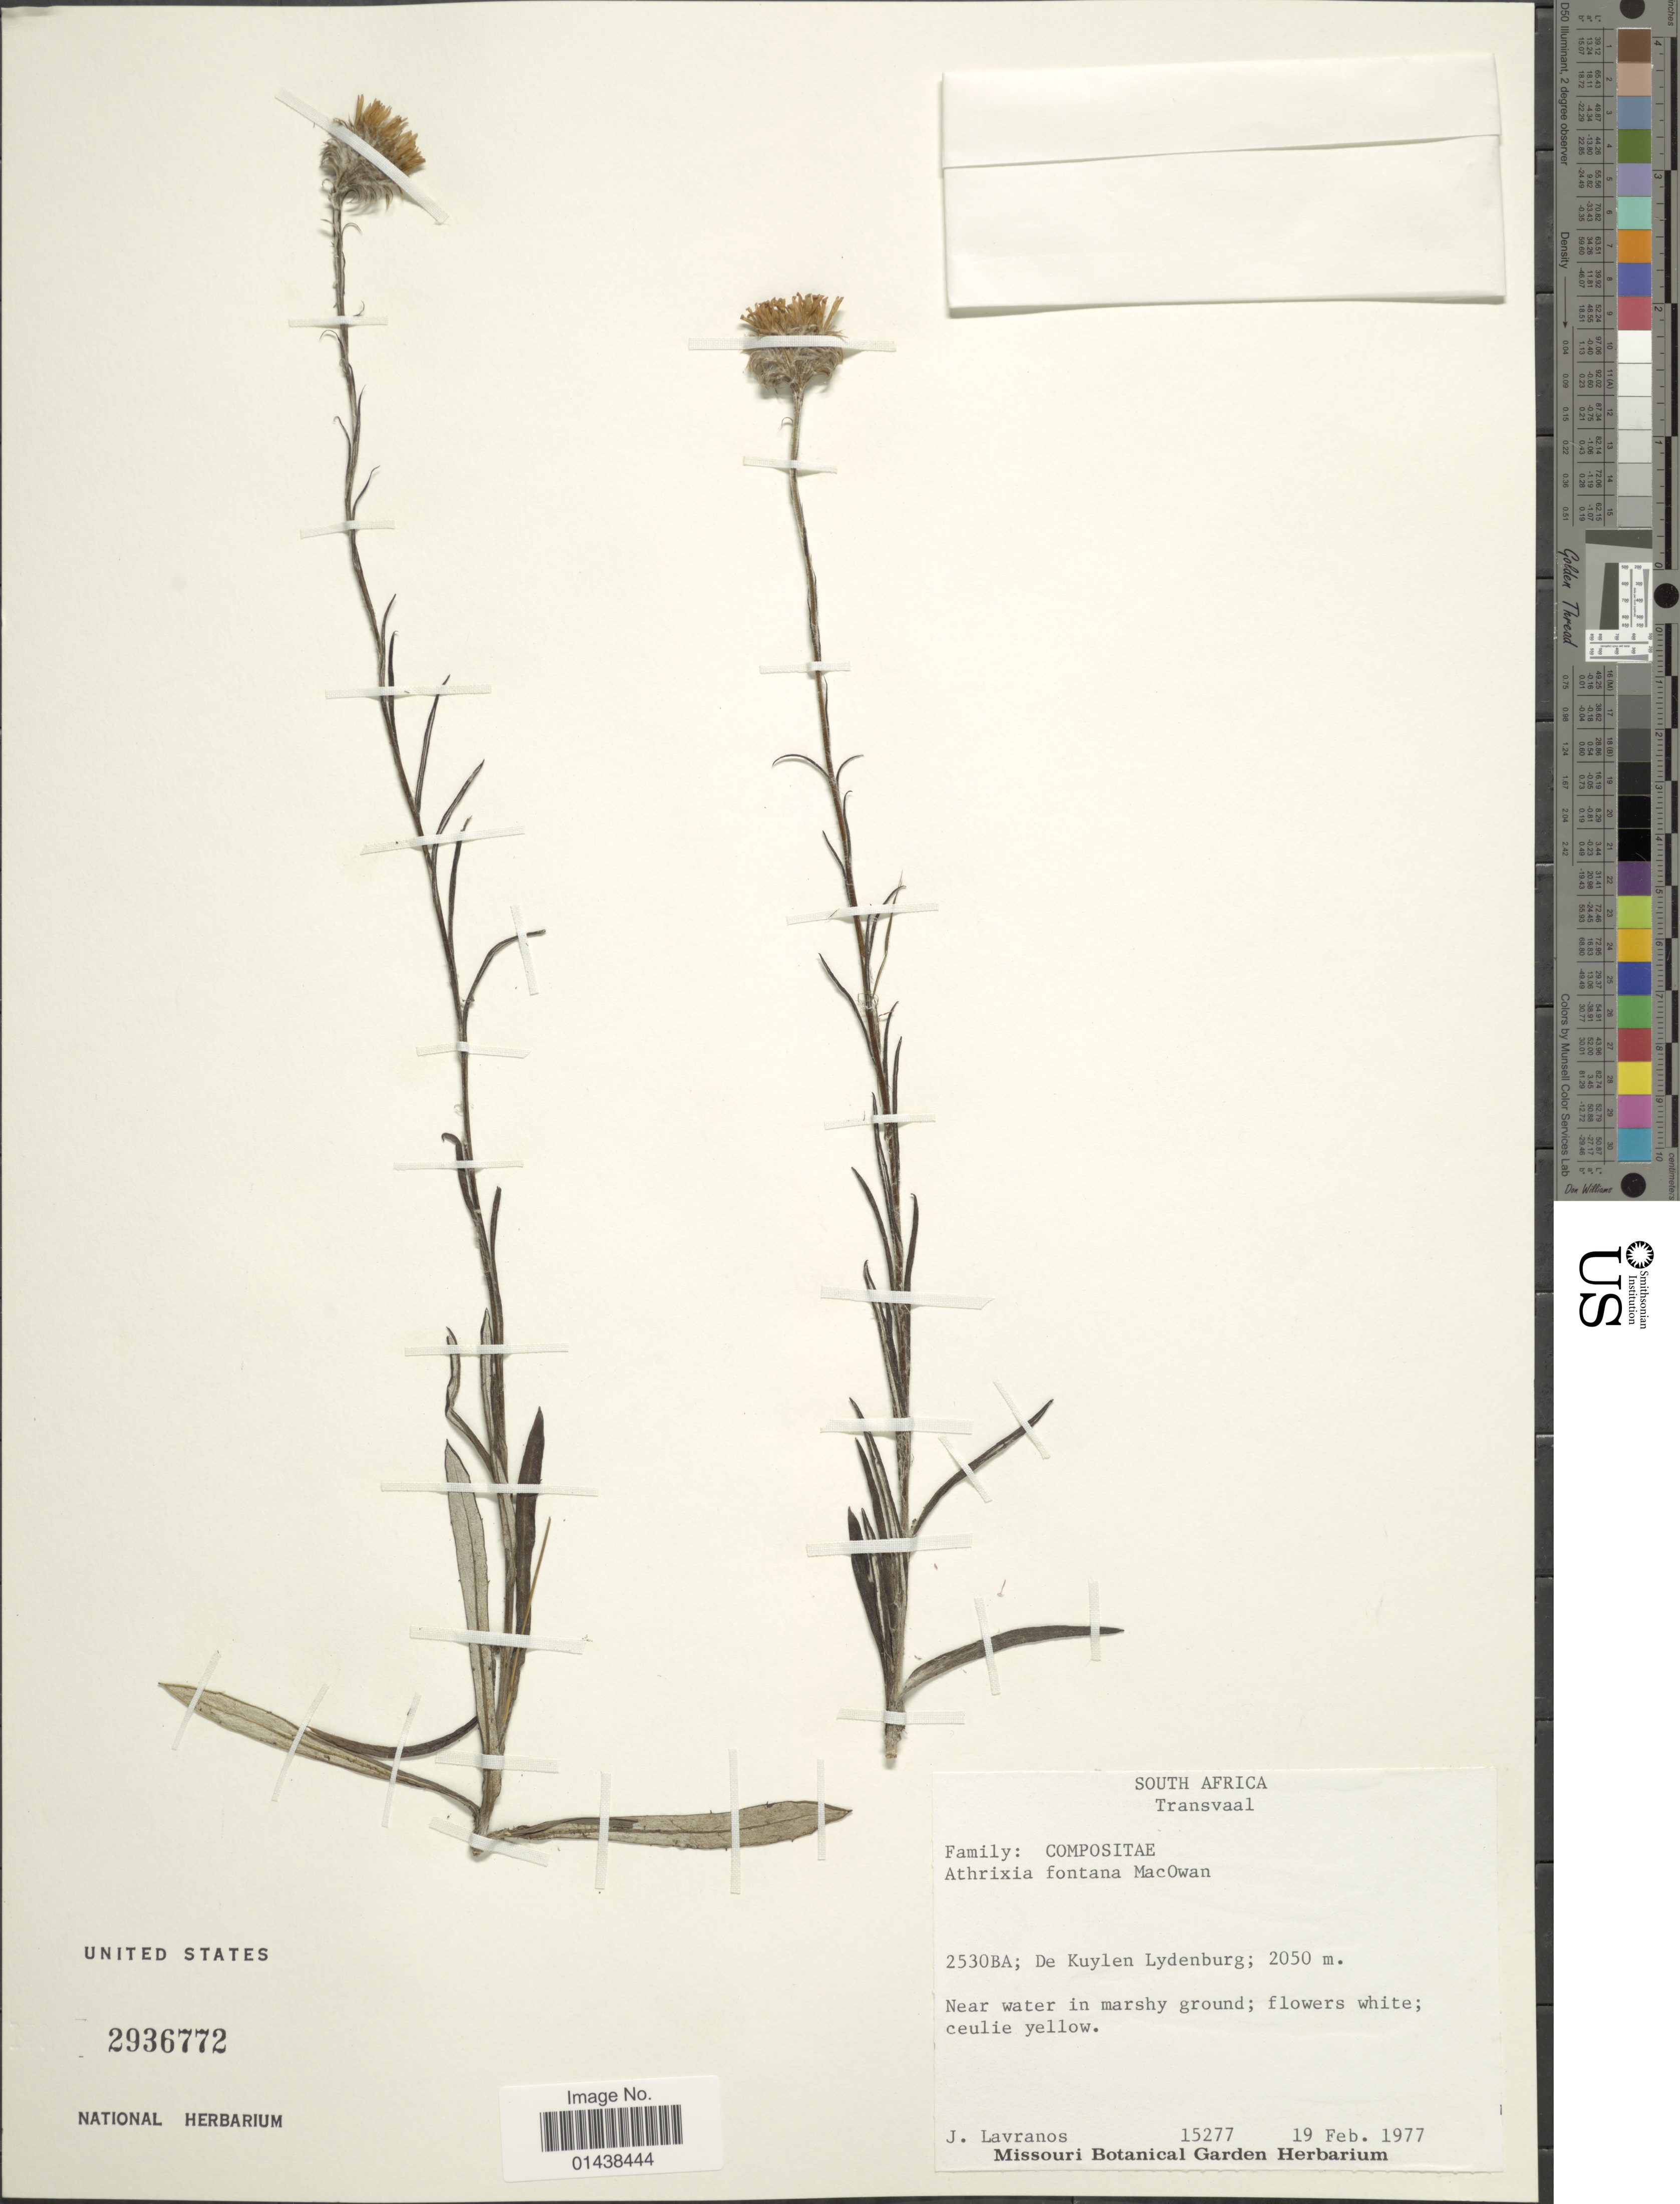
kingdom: Plantae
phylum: Tracheophyta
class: Magnoliopsida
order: Asterales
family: Asteraceae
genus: Athrixia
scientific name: Athrixia fontana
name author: MacOwan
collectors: J. Lavranos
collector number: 15277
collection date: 1977-02-19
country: South Africa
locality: Transvaal, 2530BA; De Kuylen Lydenburg;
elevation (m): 2050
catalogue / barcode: US 2936772